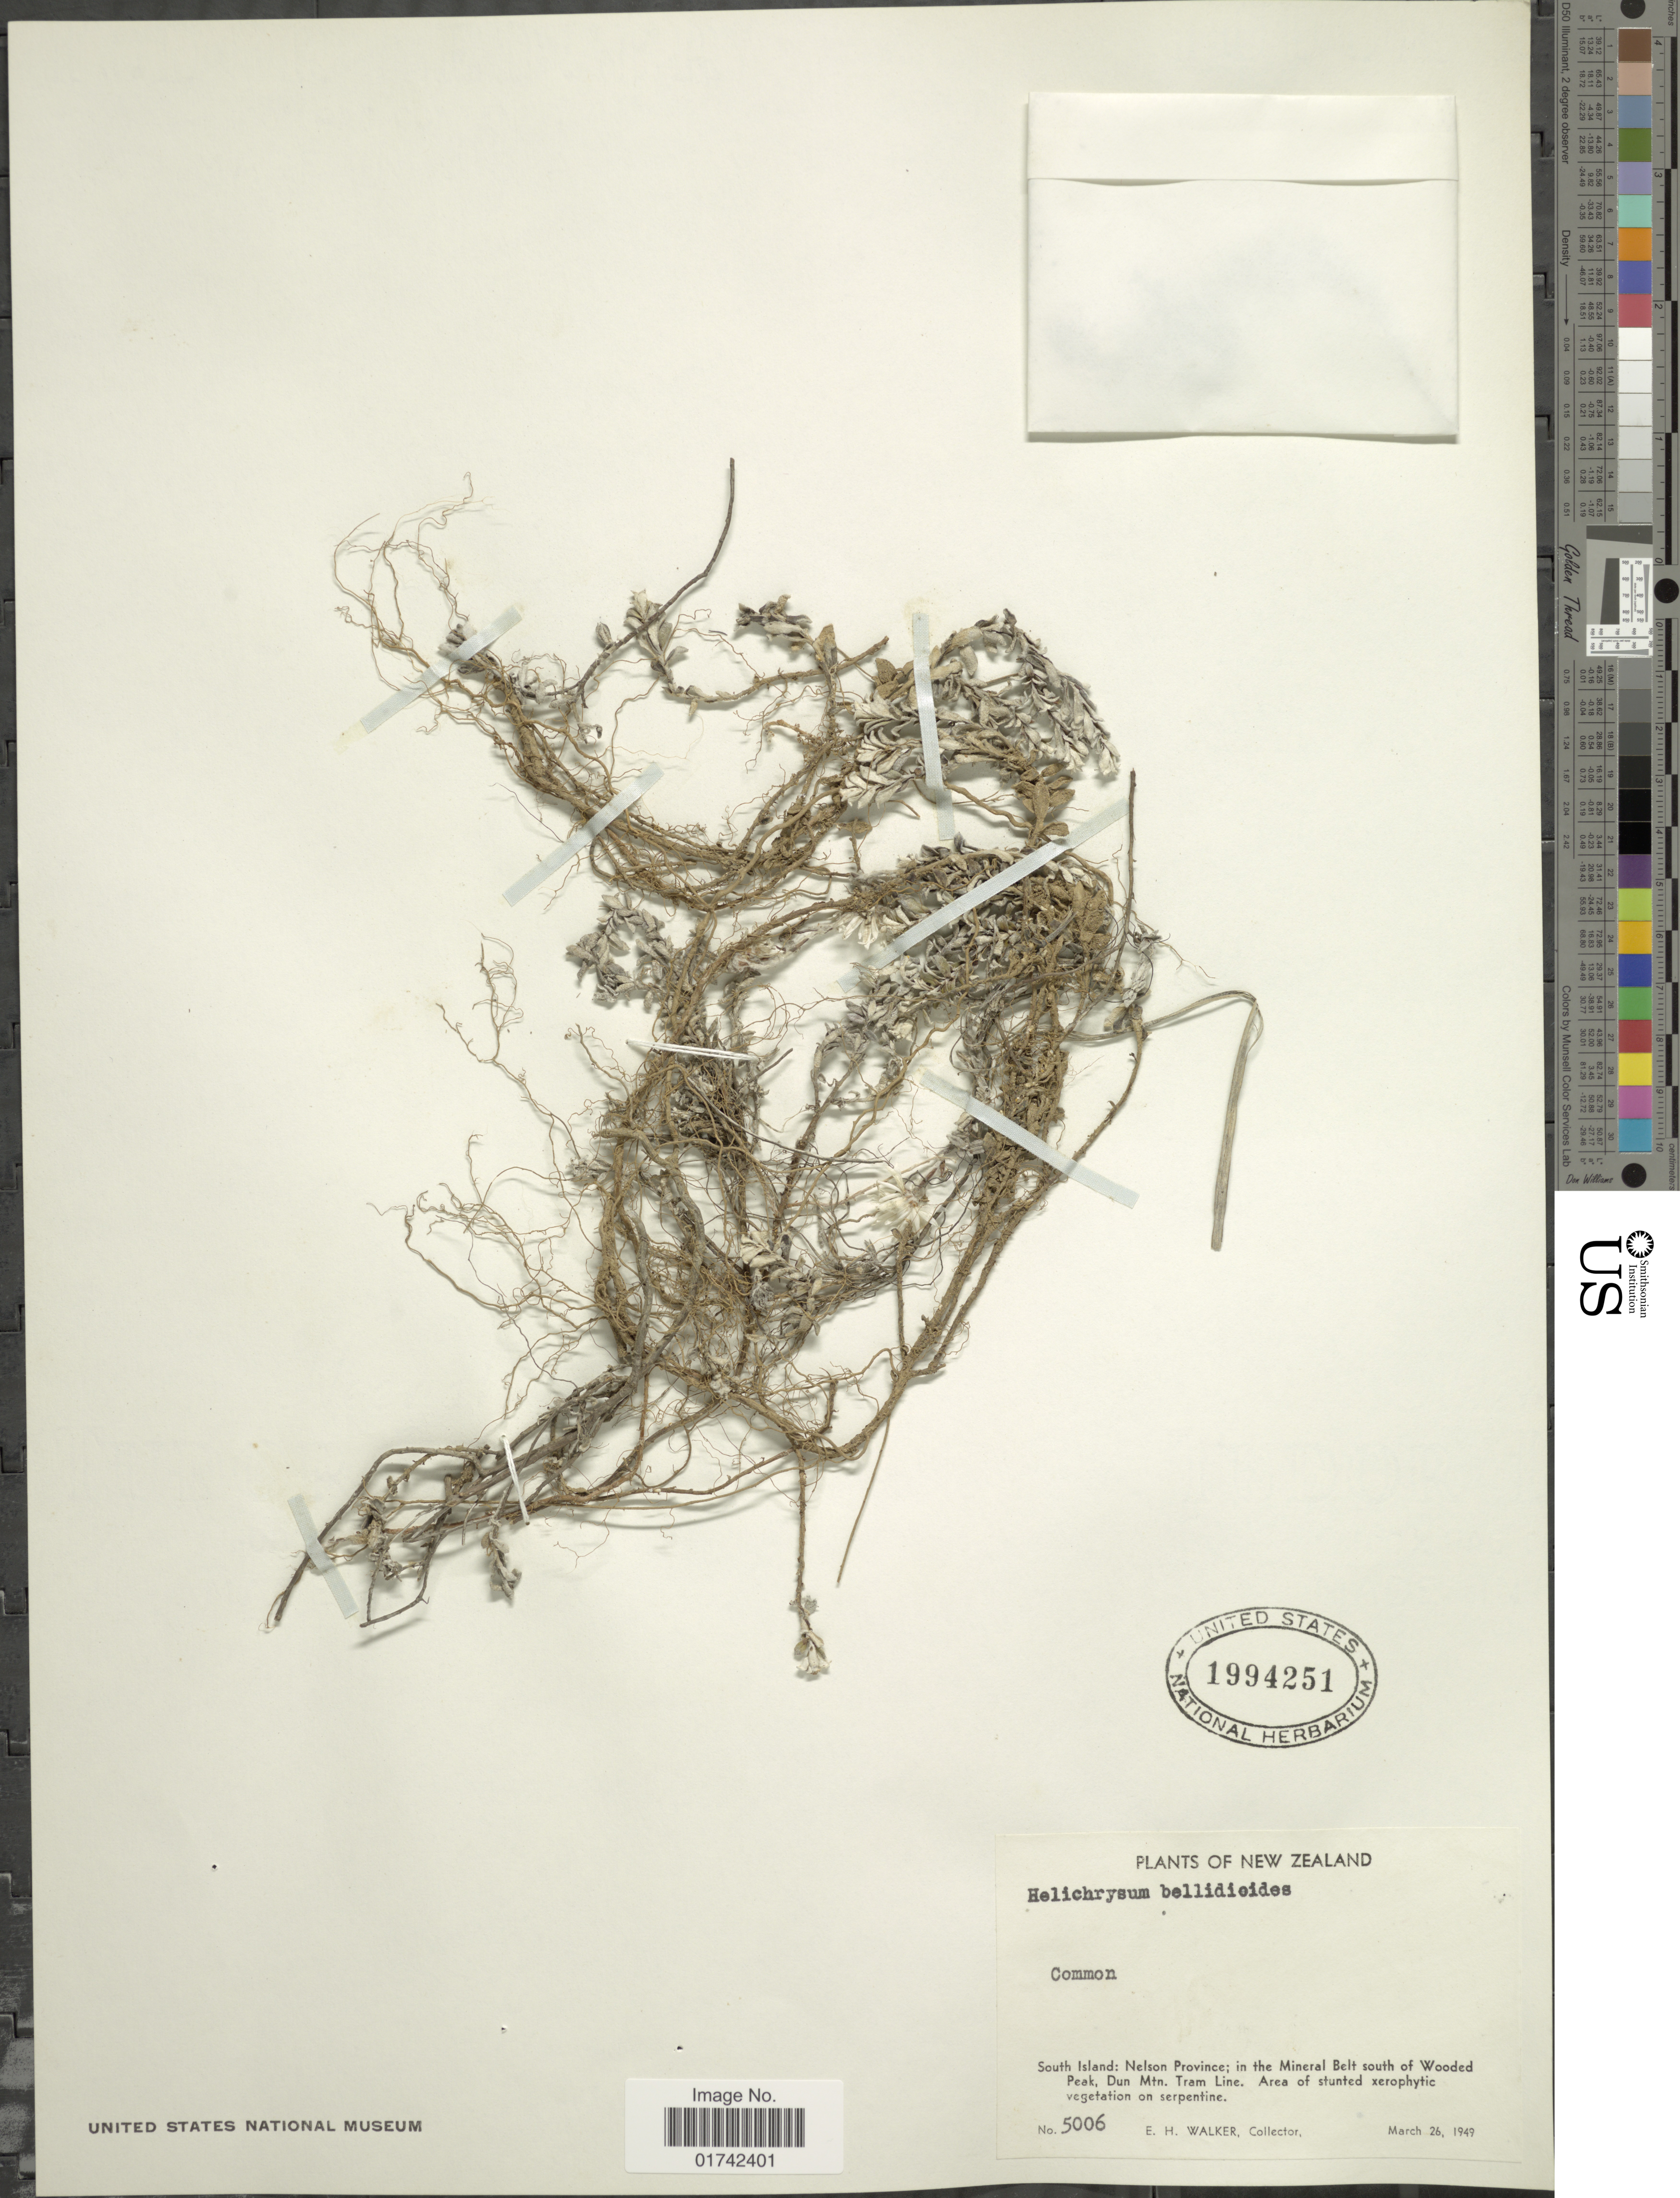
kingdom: Plantae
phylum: Tracheophyta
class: Magnoliopsida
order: Asterales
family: Asteraceae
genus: Helichrysum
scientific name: Helichrysum bellidioides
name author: A. Cunn.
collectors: E. H. Walker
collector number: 5006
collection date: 1949-03-26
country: New Zealand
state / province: Nelson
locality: South Island, in the Mineral Belt south of Wooded Peak, Dun Mtn. Tram Line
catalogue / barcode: US 1994251